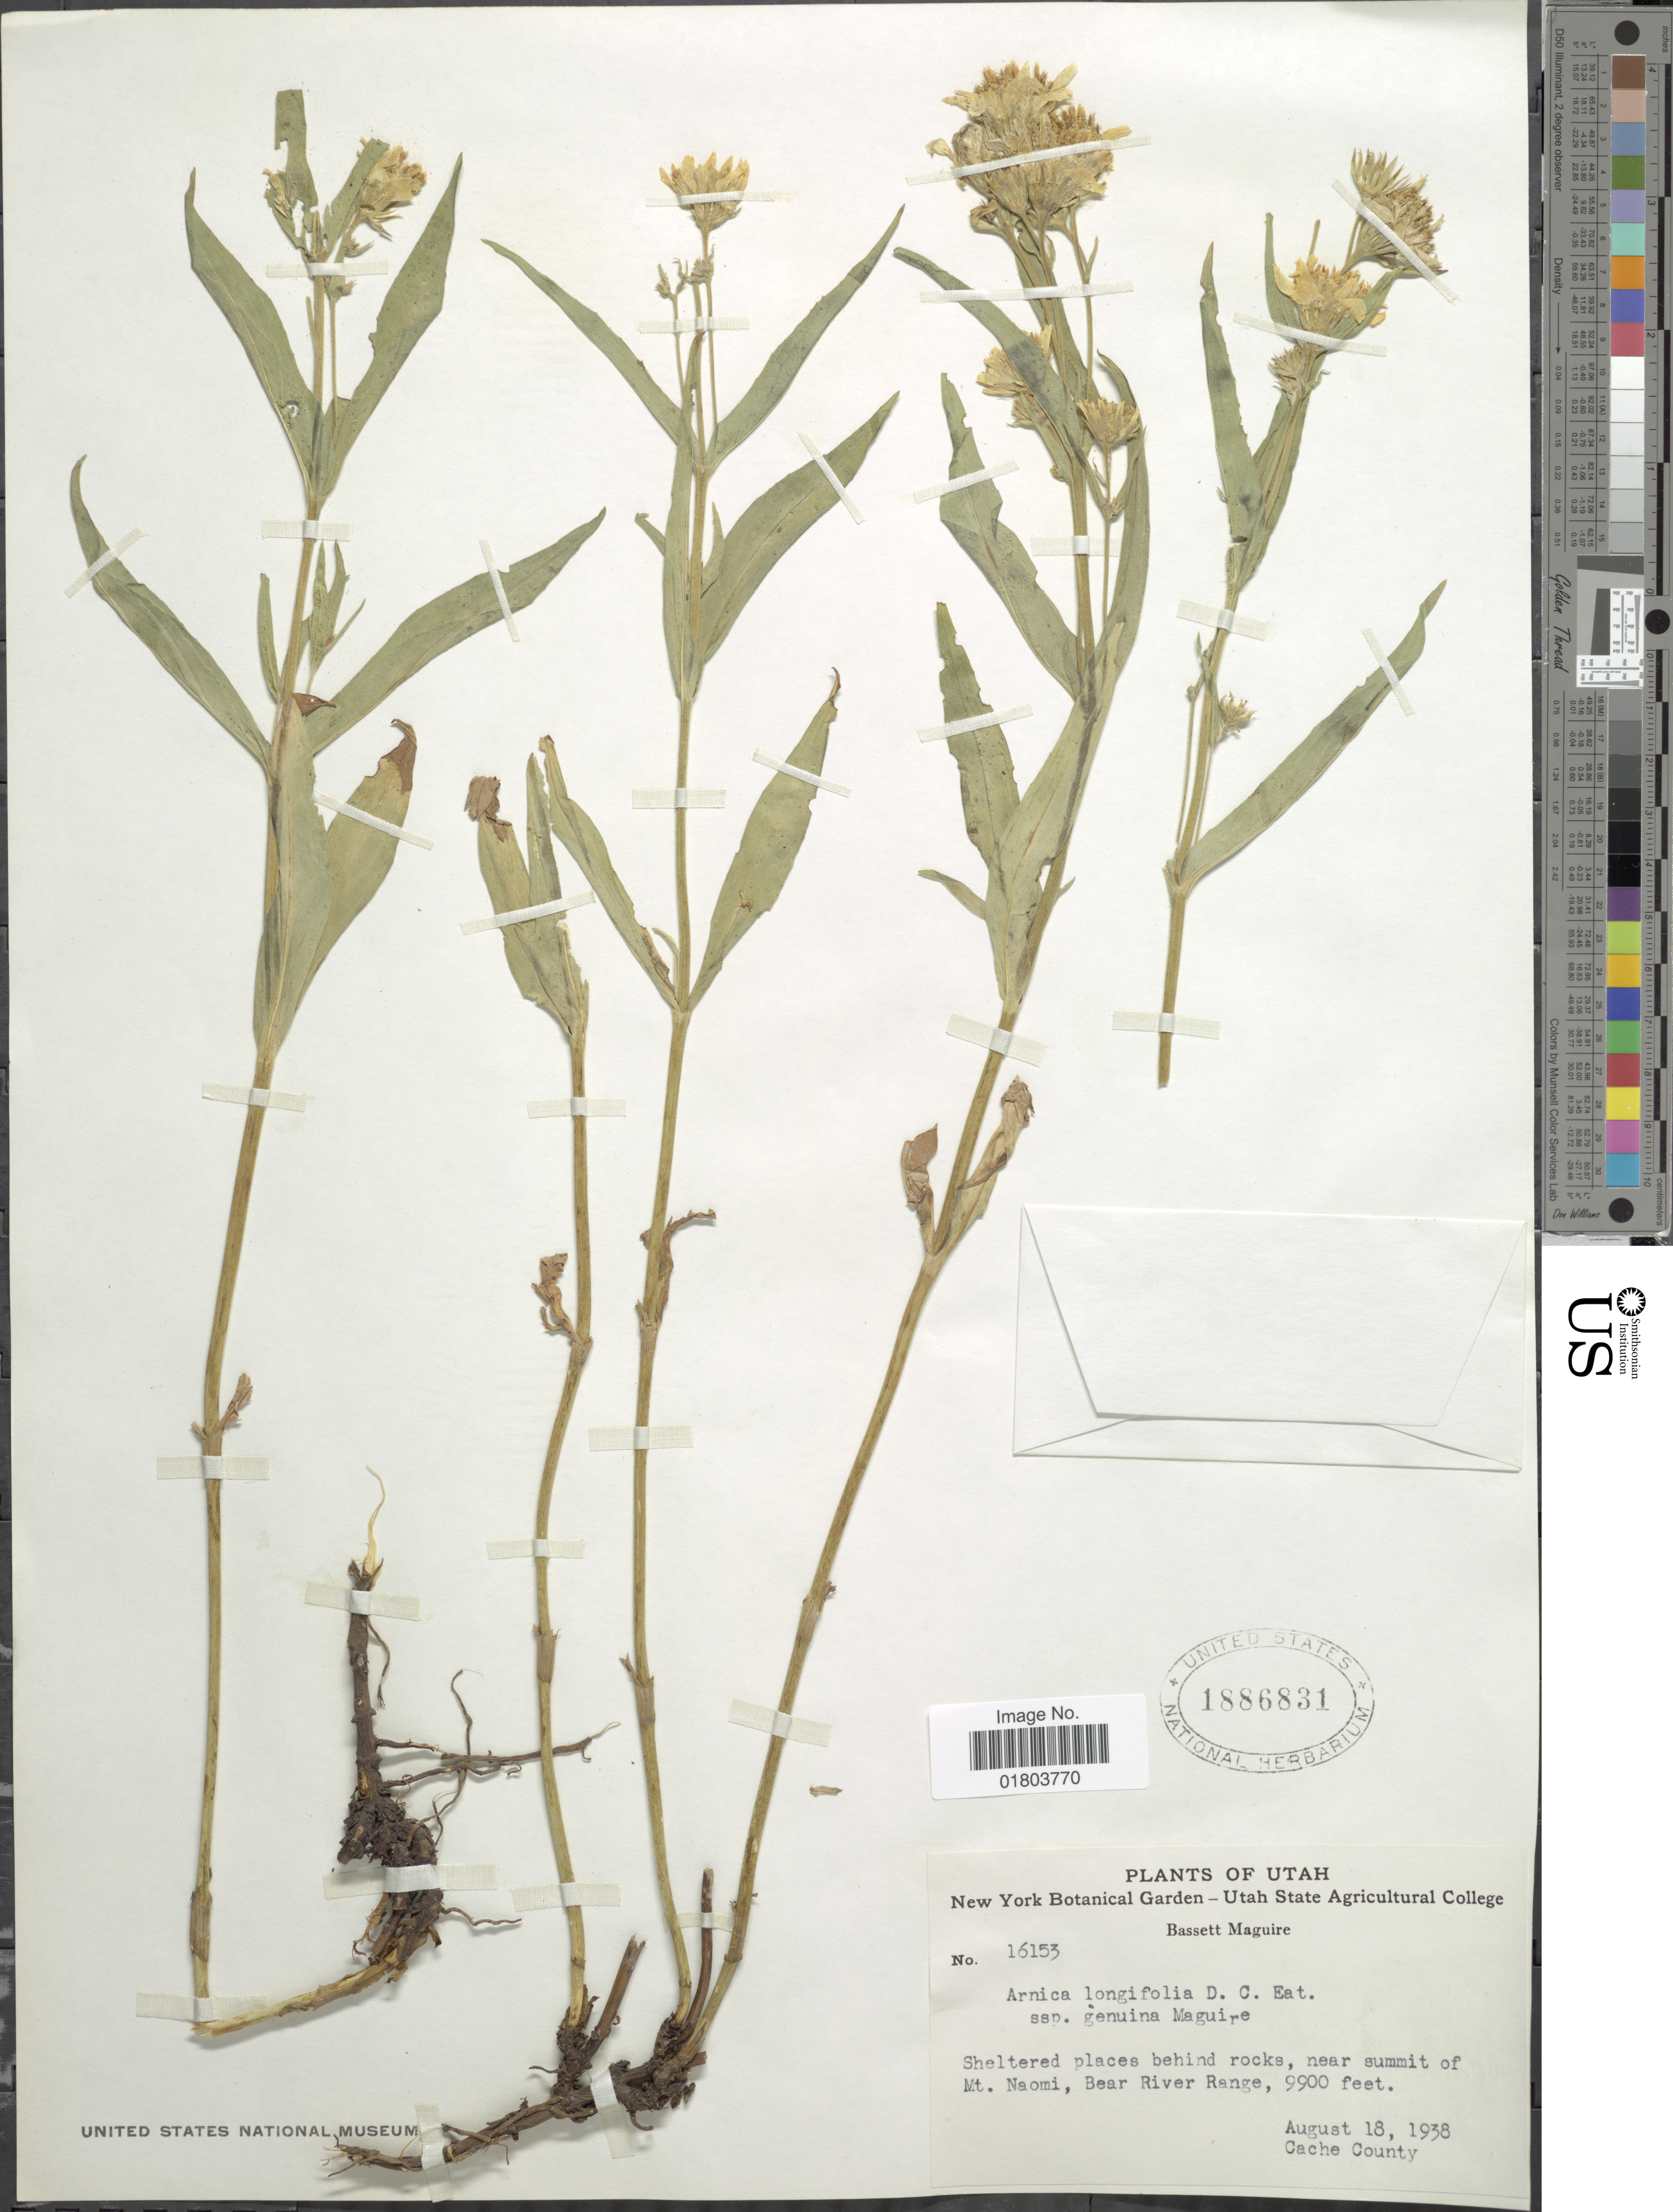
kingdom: Plantae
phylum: Tracheophyta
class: Magnoliopsida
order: Asterales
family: Asteraceae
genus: Arnica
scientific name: Arnica longifolia subsp. genuina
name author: Maguire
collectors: B. Maguire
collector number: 16153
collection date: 1938-08-18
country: United States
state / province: Utah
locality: Sheltered places behind rocks, near summit of Mt Naomi, Bear River Range, Cache County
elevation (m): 3018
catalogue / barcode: US 1886831